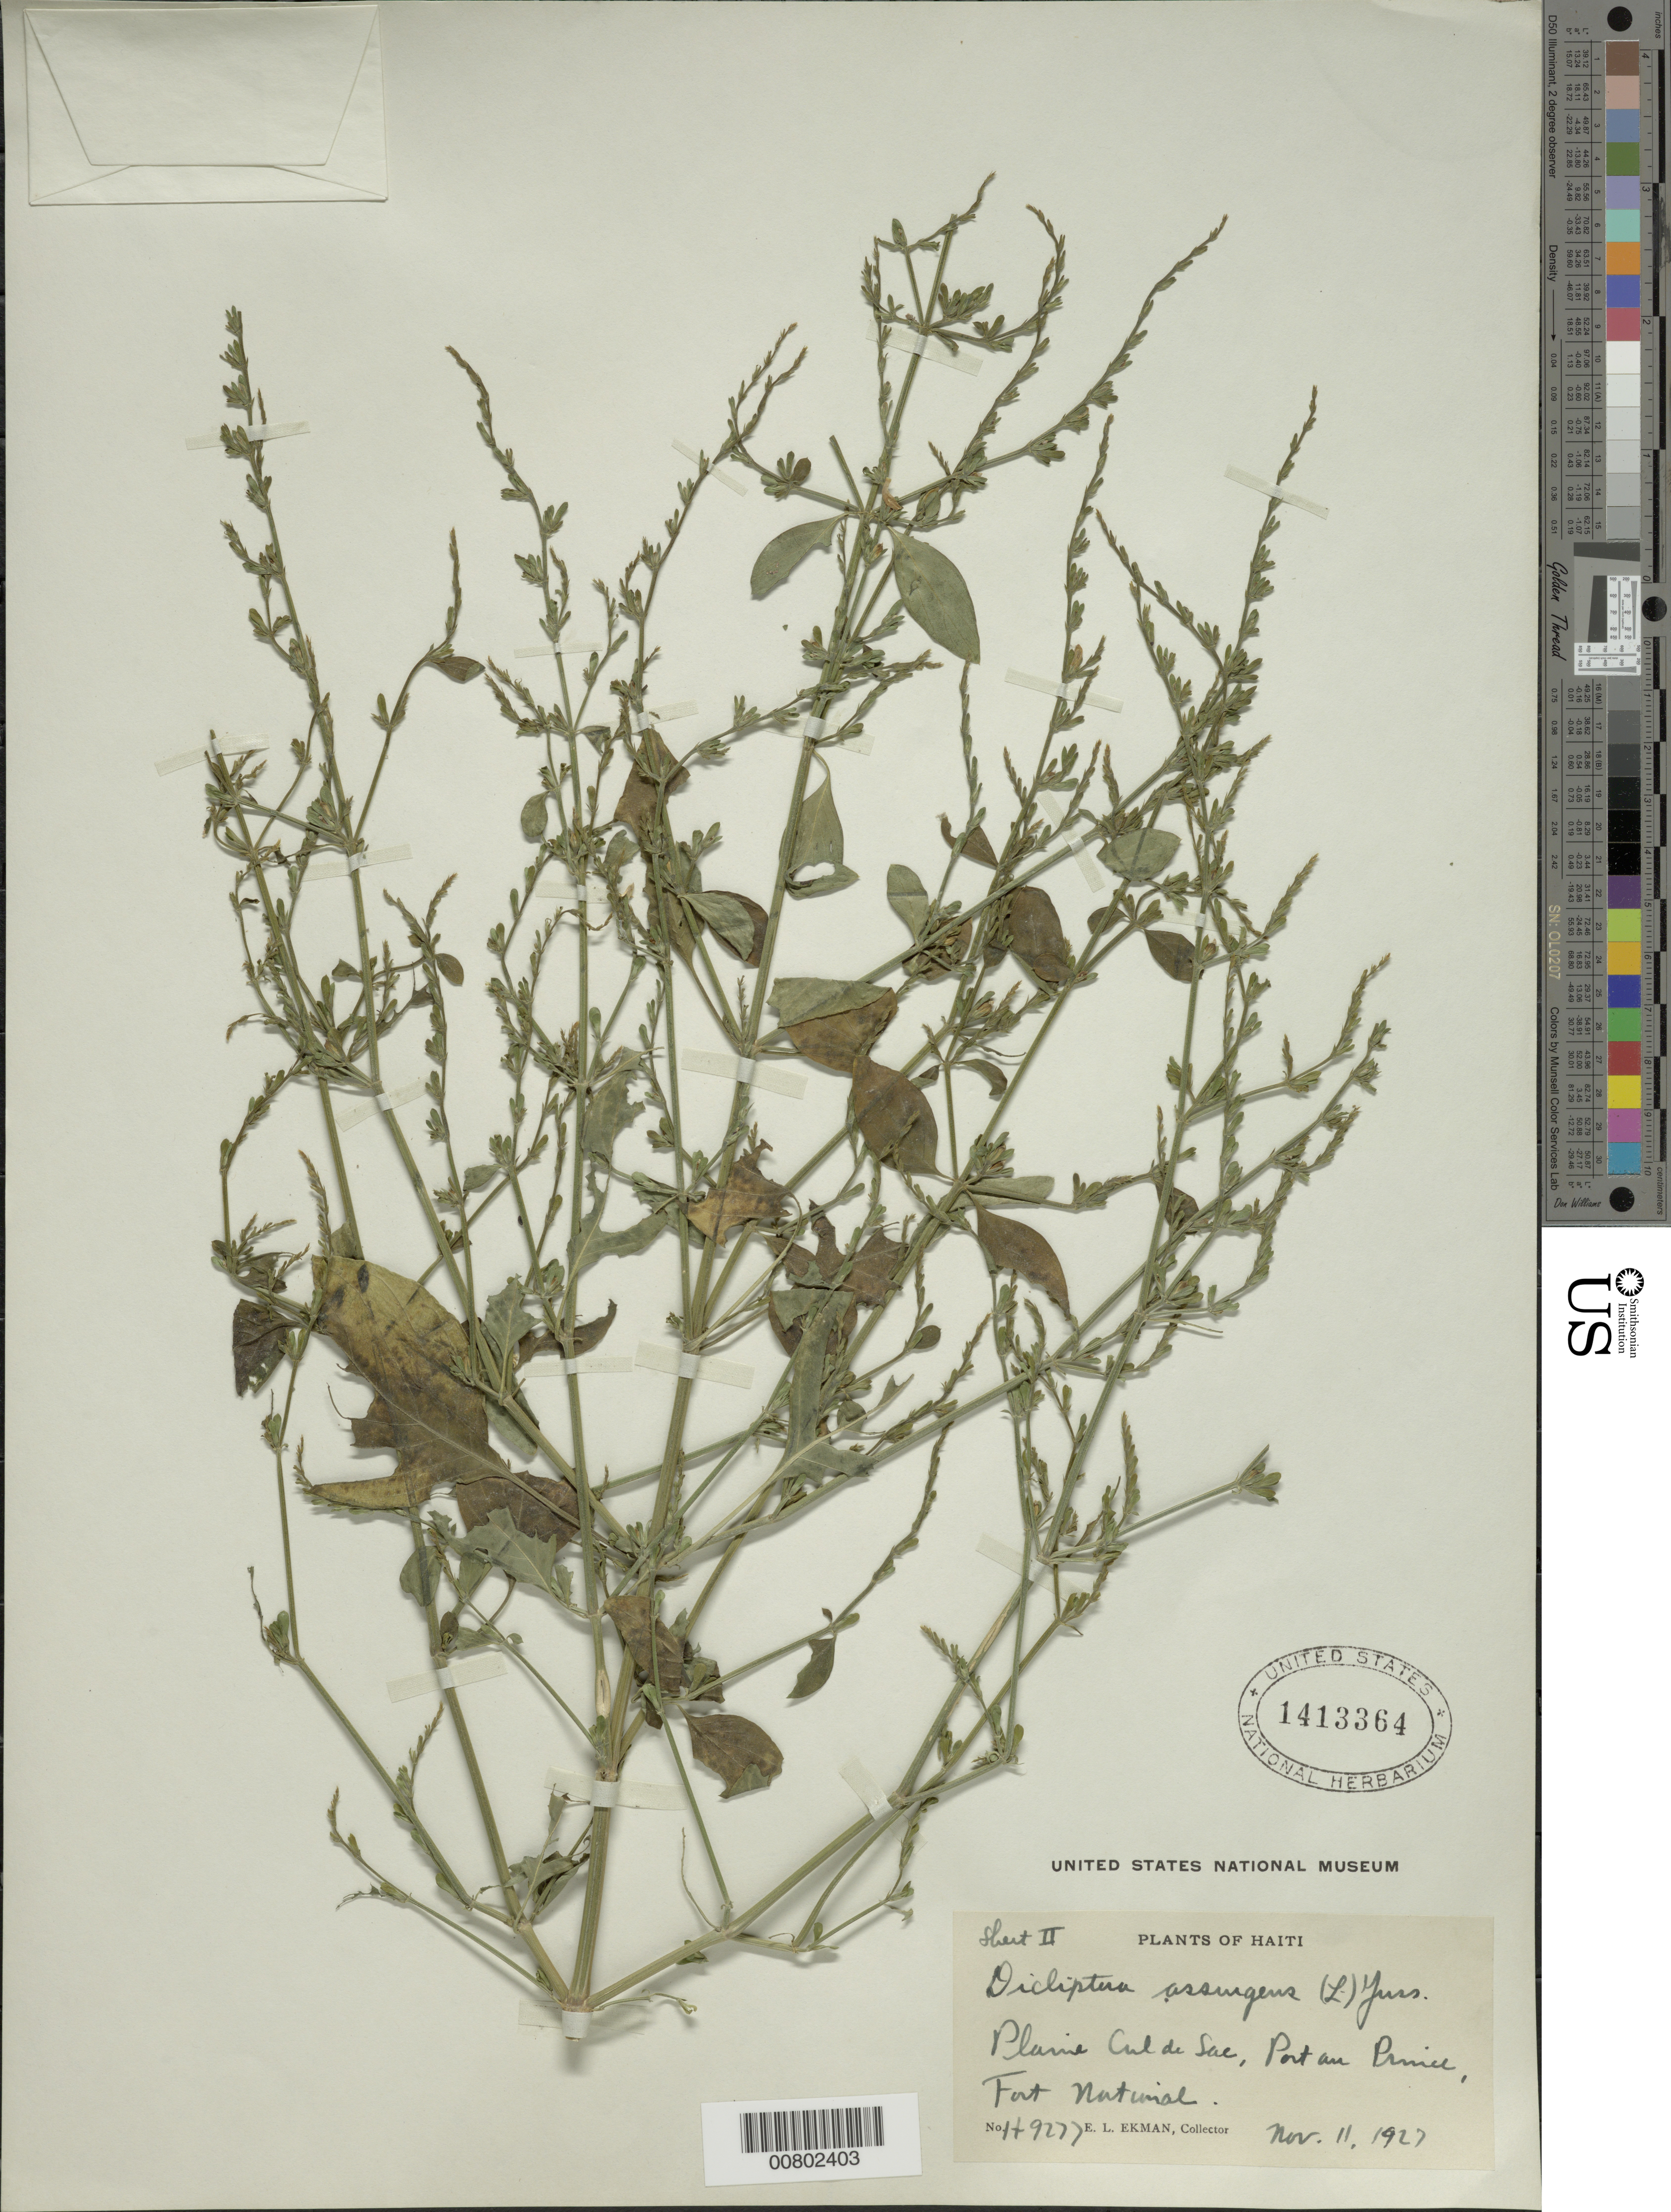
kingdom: Plantae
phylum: Tracheophyta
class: Magnoliopsida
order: Lamiales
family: Acanthaceae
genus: Dicliptera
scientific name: Dicliptera sexangularis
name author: (L.) Juss.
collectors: E. L. Ekman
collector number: H 9277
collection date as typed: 11 Nov 1927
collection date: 1927-11-11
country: Haiti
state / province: Ouest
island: Hispaniola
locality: Plaine Cul-de-Sac, Port-au-Prince, Fort-National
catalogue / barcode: US 1413364